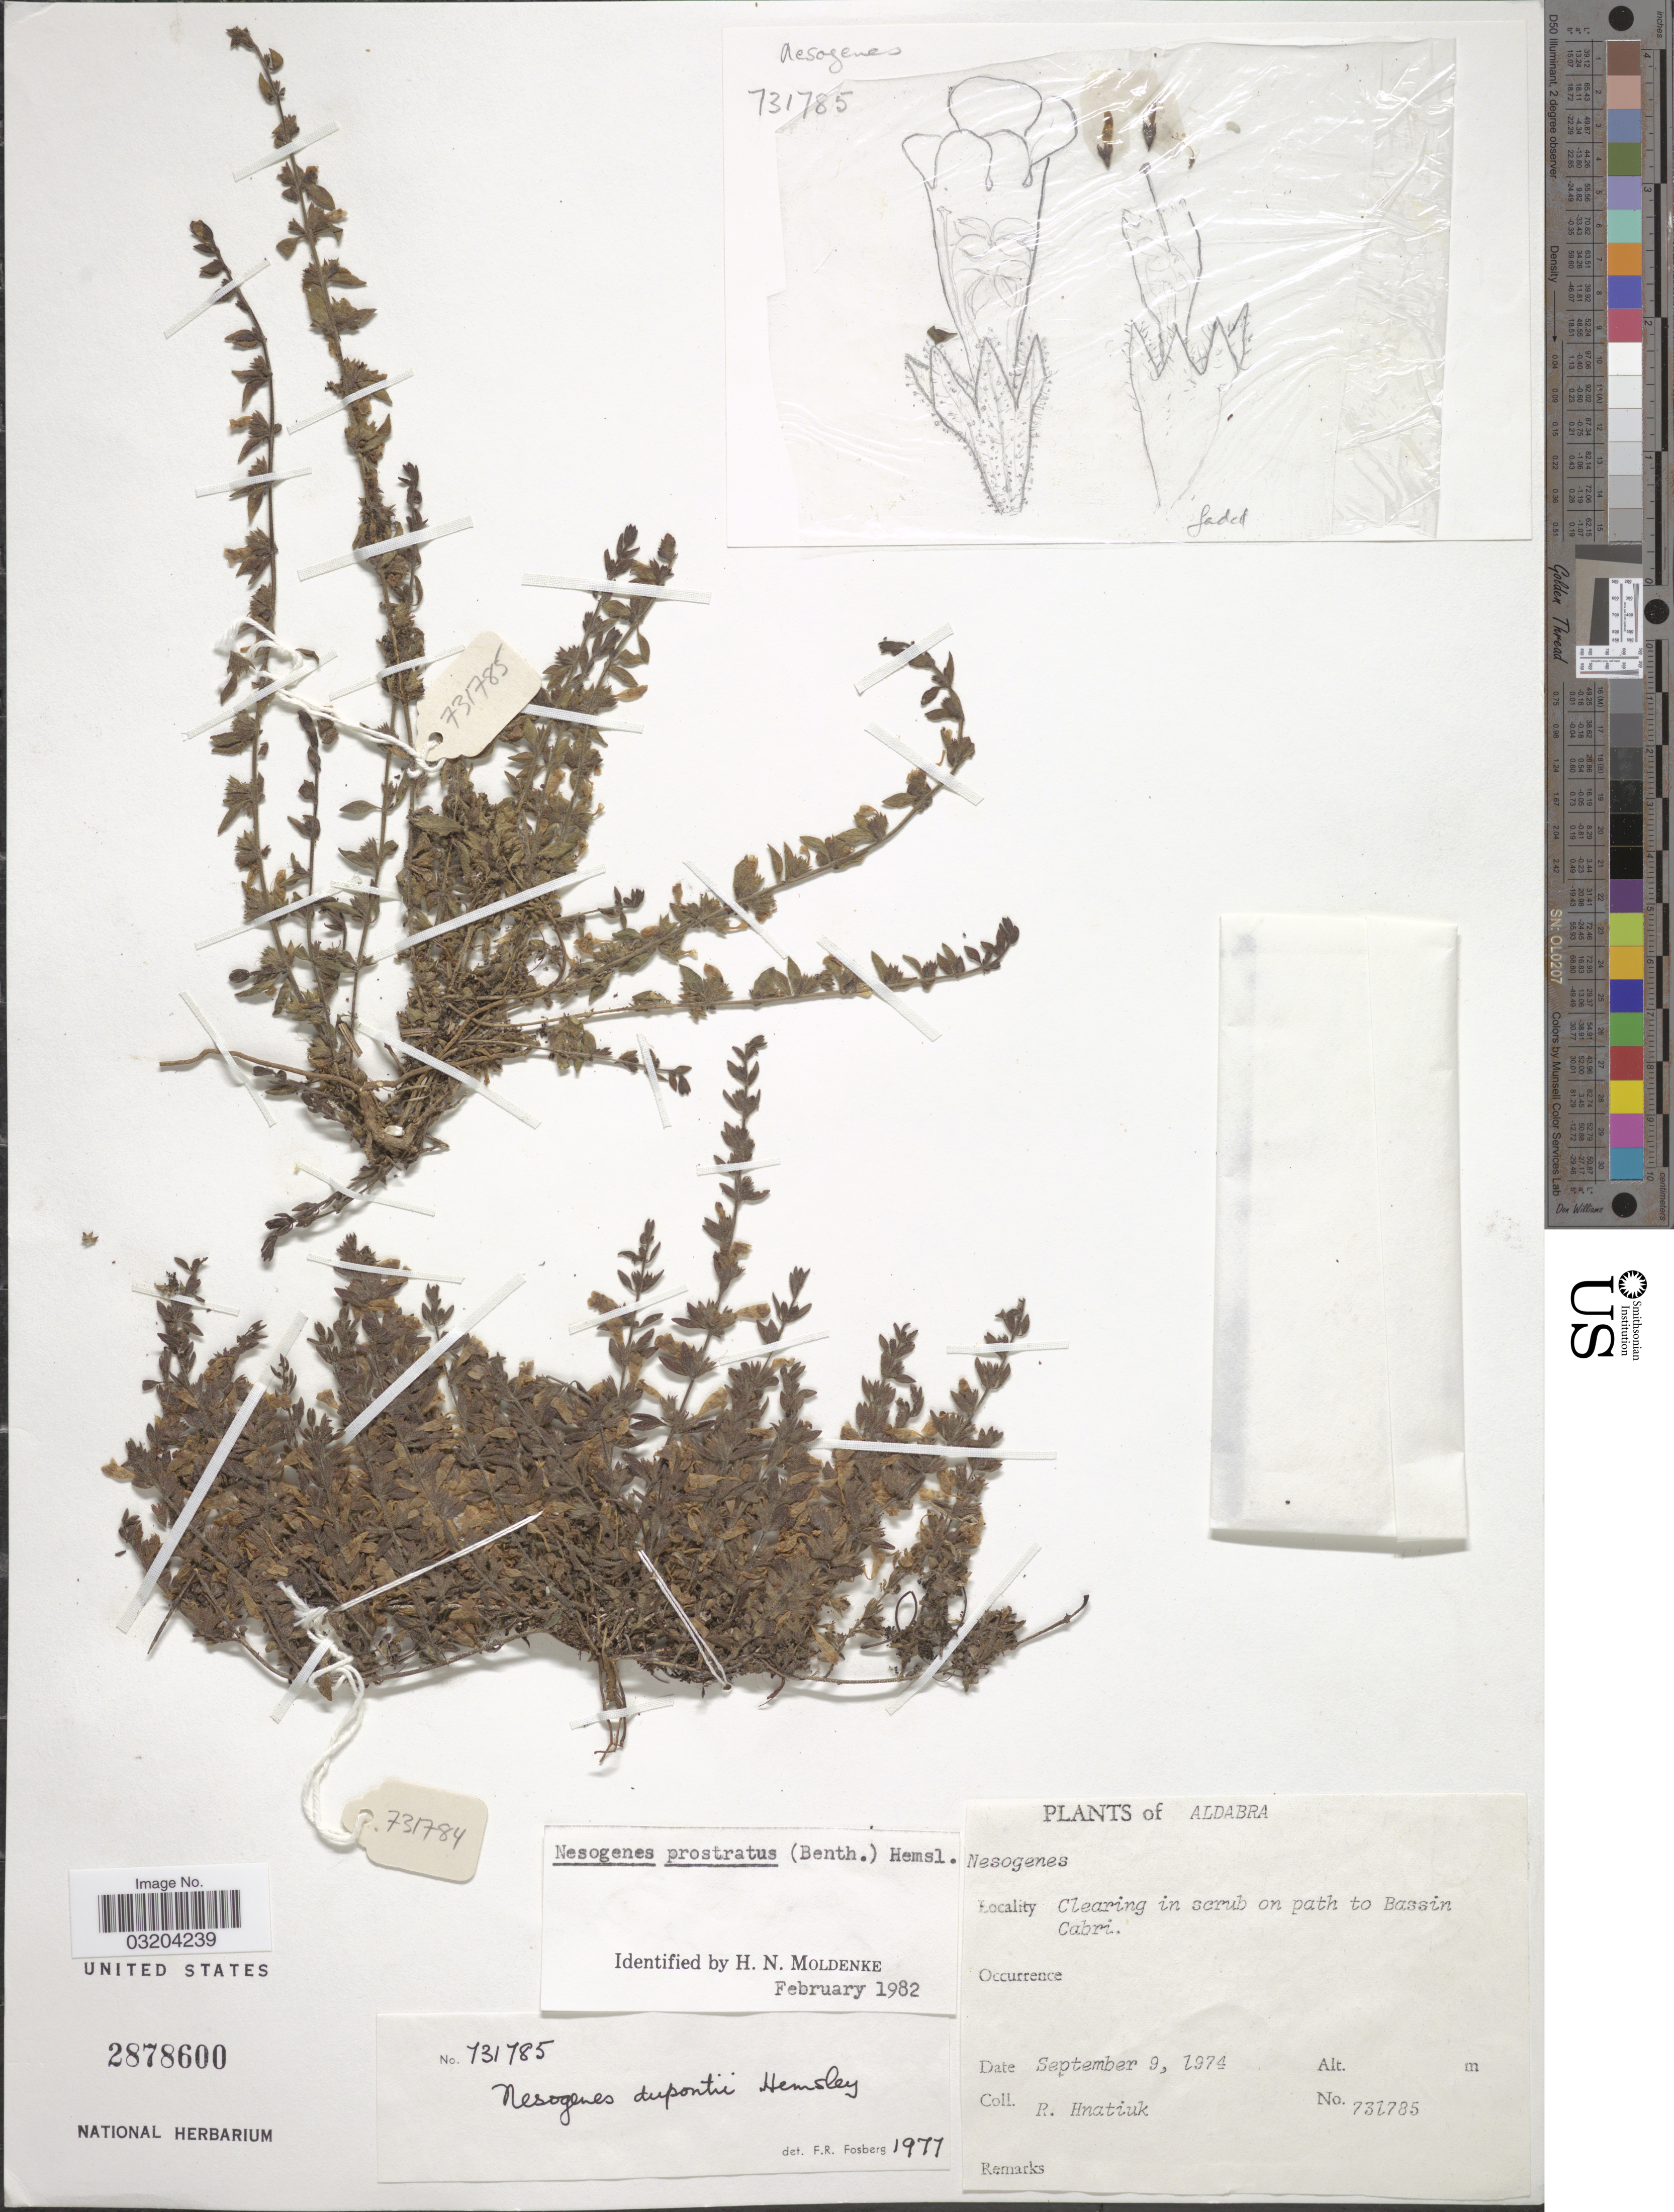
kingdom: Plantae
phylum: Tracheophyta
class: Magnoliopsida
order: Lamiales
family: Orobanchaceae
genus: Nesogenes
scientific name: Nesogenes prostrata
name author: (Benth.) Hemsl.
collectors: R. Hnatiuk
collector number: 731785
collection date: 1974-09-09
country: Seychelles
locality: Aldabra. Clearing in scrub on path to Bassin Cabri.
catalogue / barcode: US 2878600